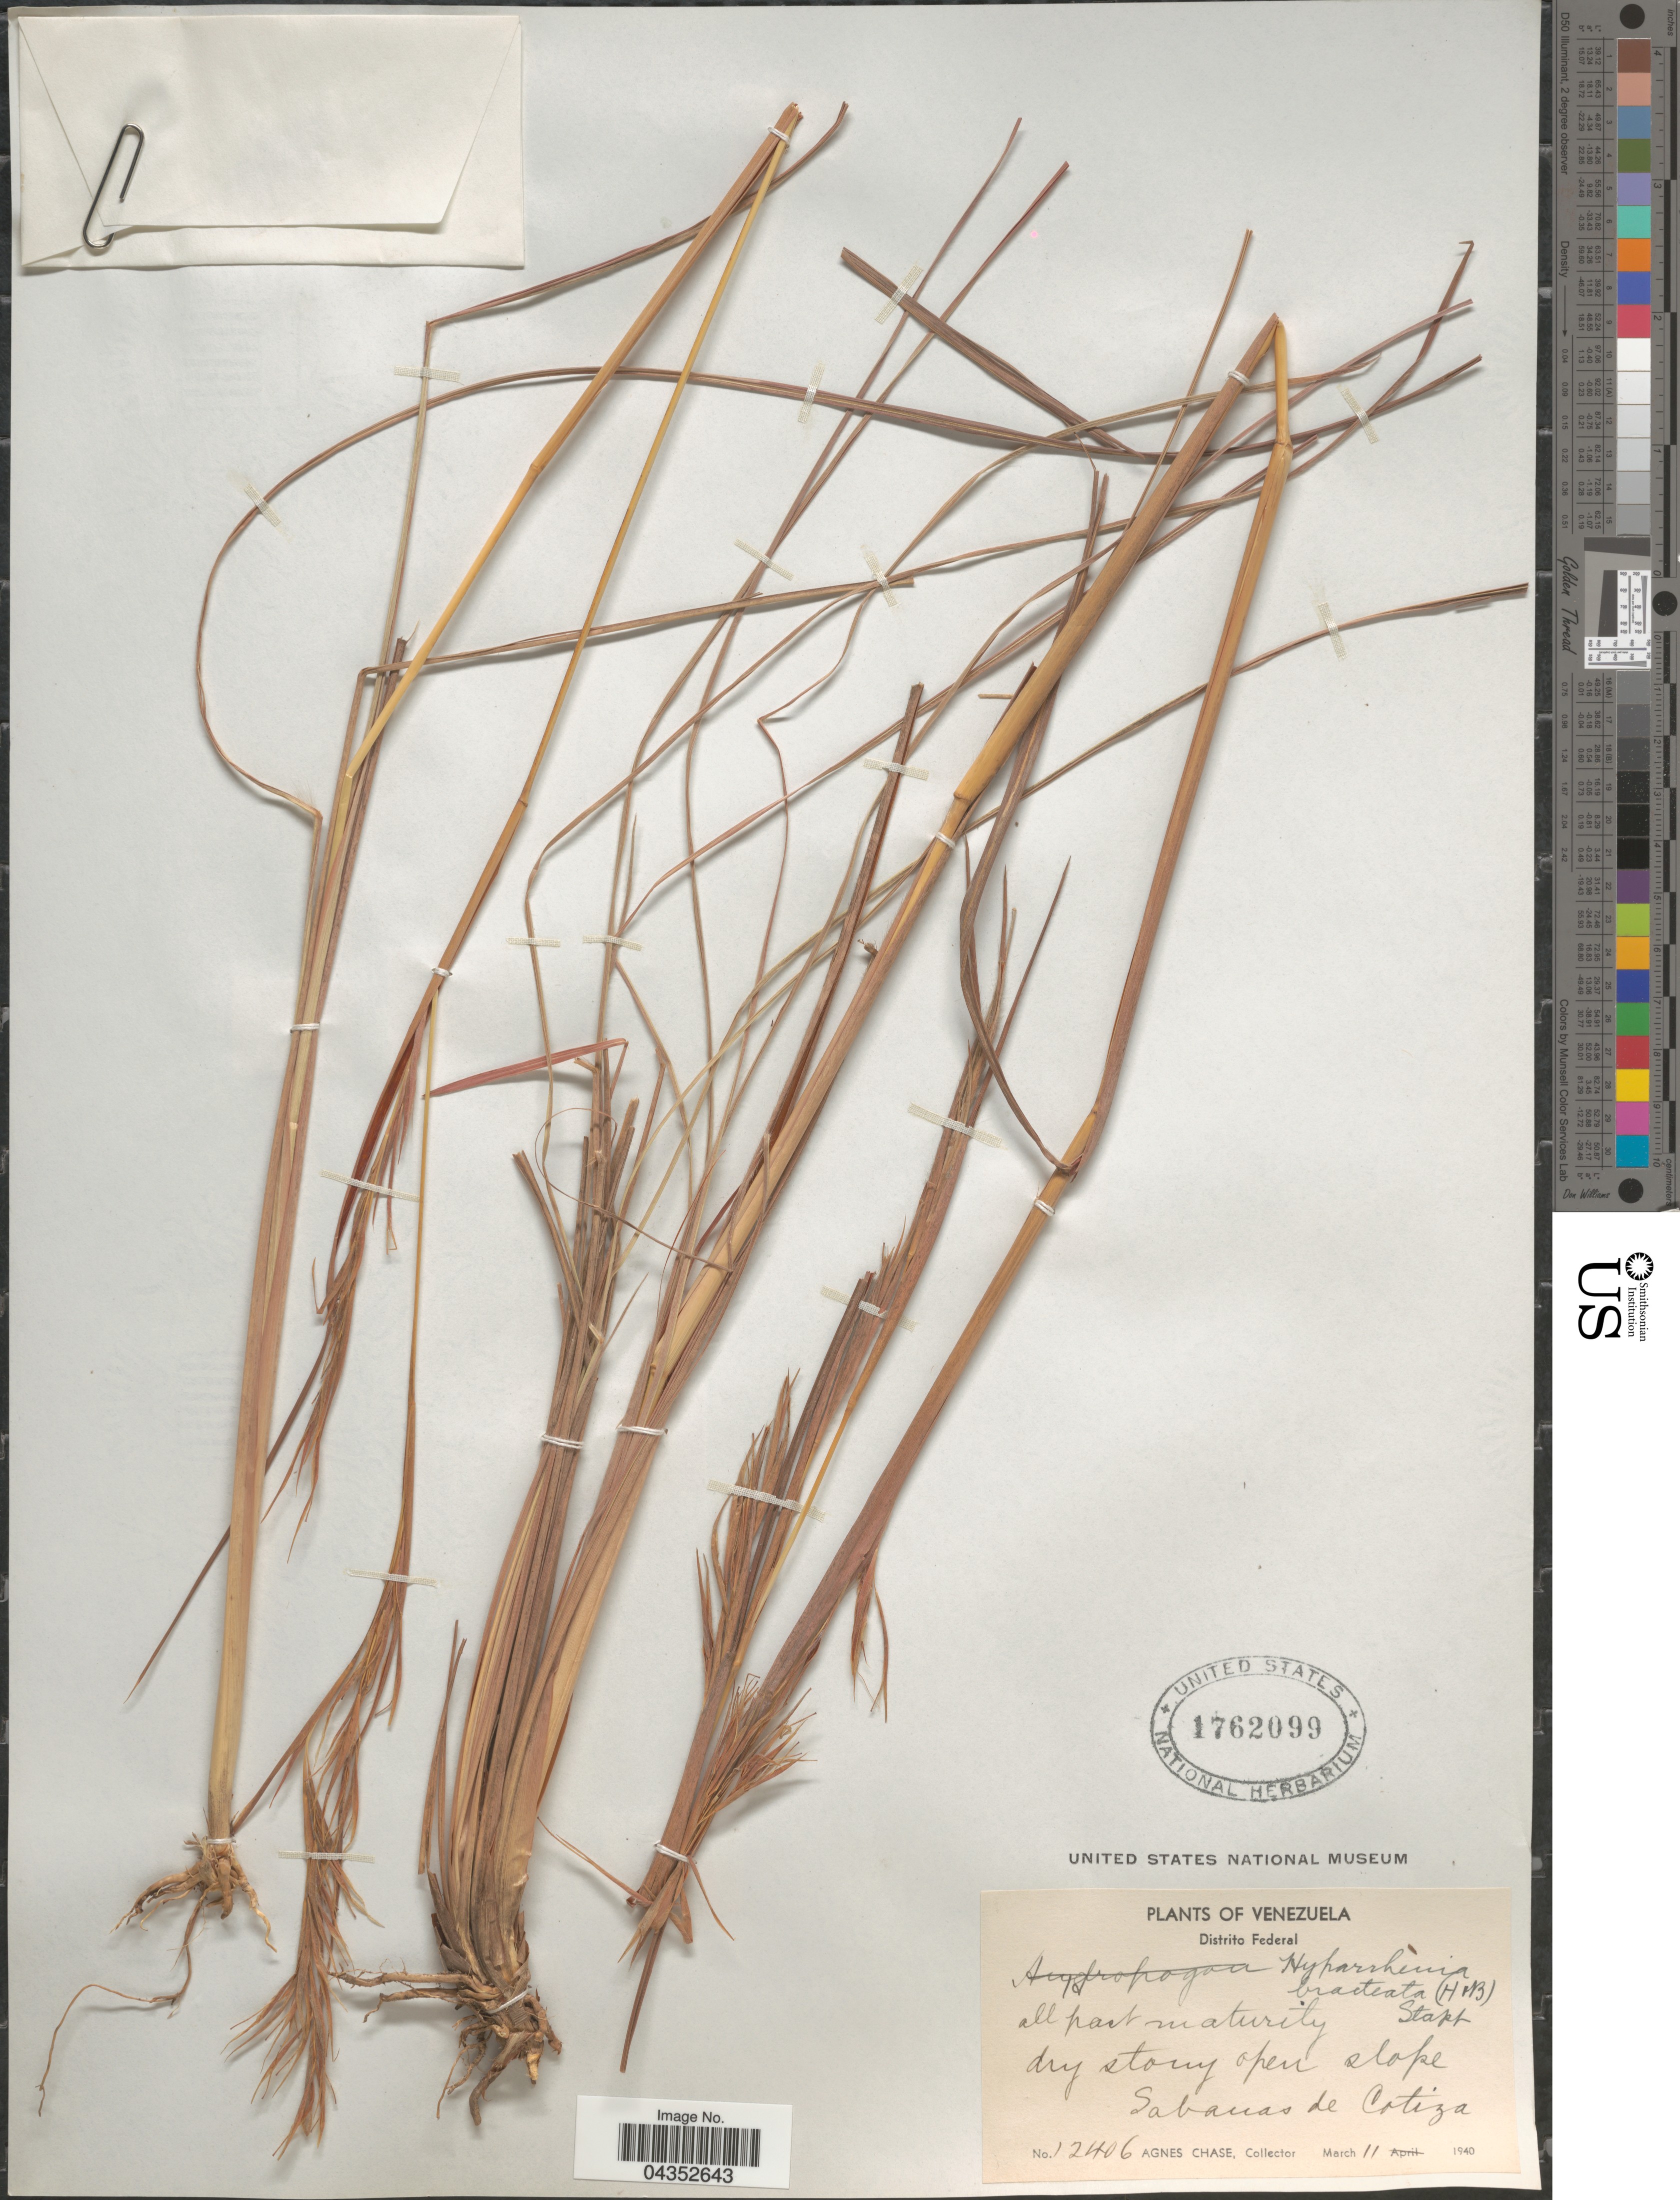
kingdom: Plantae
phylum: Tracheophyta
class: Liliopsida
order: Poales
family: Poaceae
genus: Hyparrhenia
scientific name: Hyparrhenia bracteata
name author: (Humb. & Bonpl.) Stapf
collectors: A. Chase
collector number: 12406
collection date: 1940-03-11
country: Venezuela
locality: Distrito Federal. Dry stony open slope. Sabanas de Cotiza.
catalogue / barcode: US 1762099